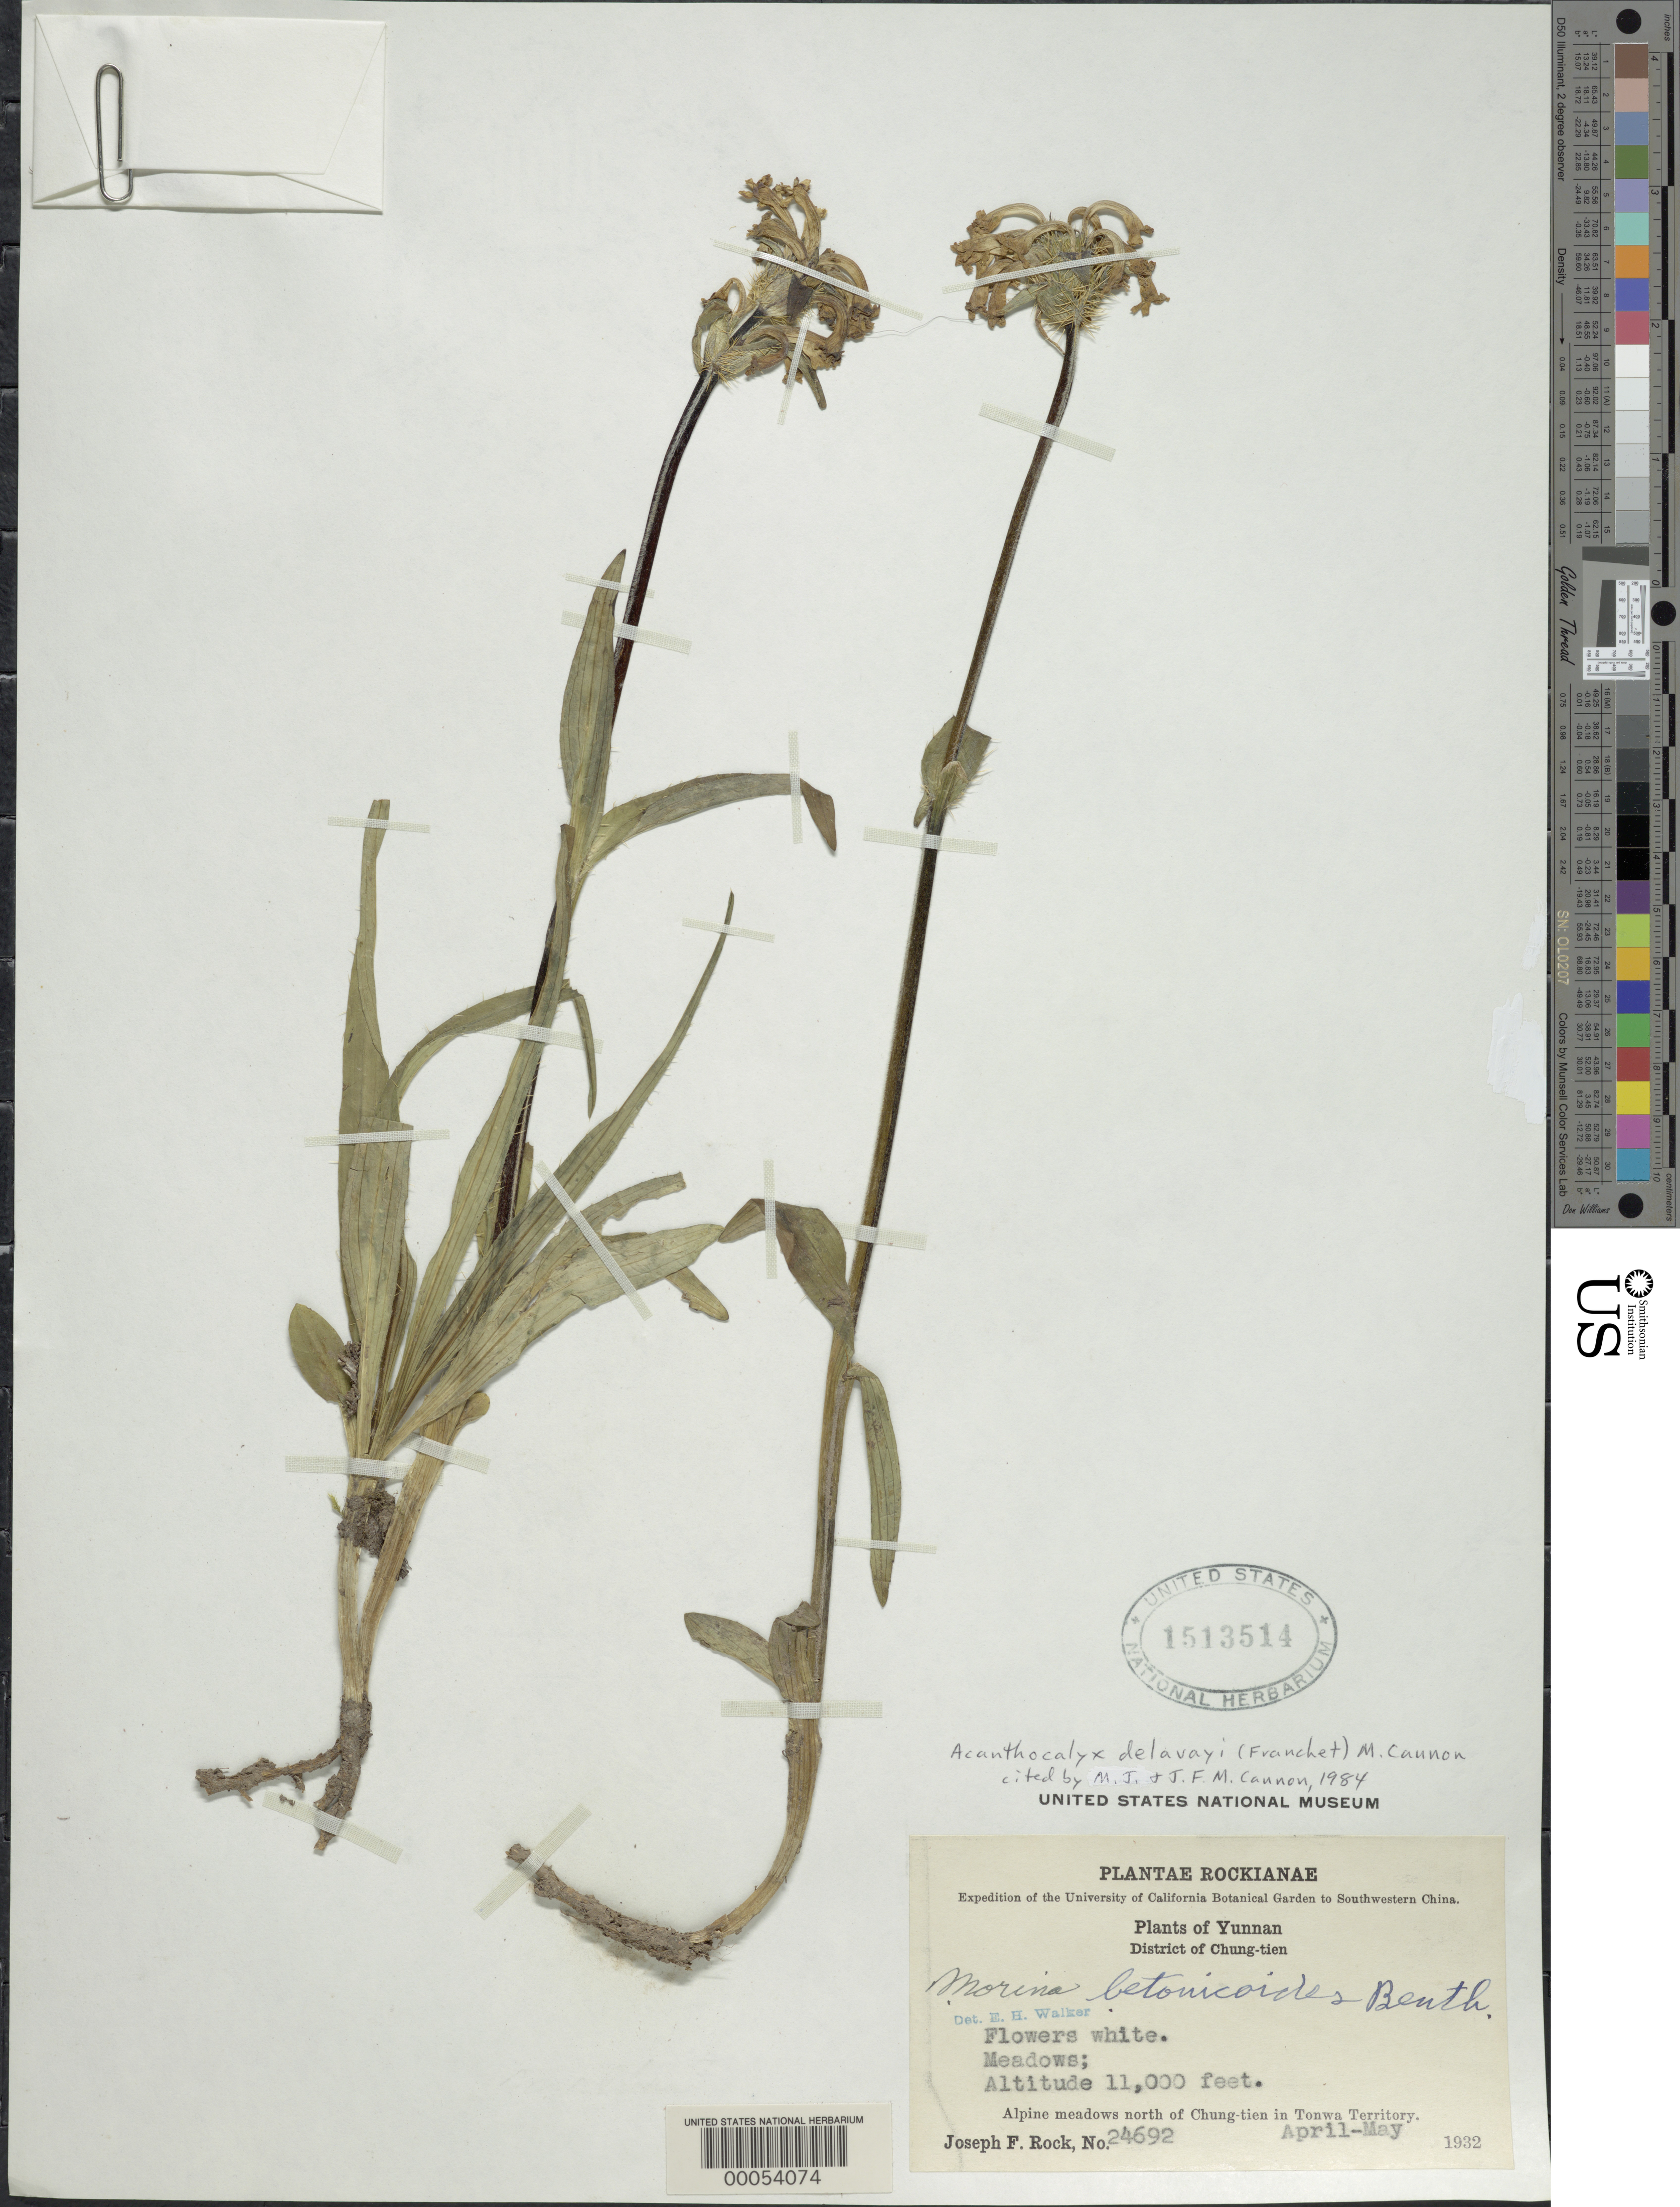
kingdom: Plantae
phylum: Tracheophyta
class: Magnoliopsida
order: Dipsacales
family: Caprifoliaceae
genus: Acanthocalyx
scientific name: Acanthocalyx delavayi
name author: (Franch.) M.J. Cannon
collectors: J. F. Rock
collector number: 24692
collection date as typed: Apr 1932 to -- May 1932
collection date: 1932-04/1932-05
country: China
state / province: Yunnan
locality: N of Chung-tien in Tonwa Territory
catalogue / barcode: US 1513514